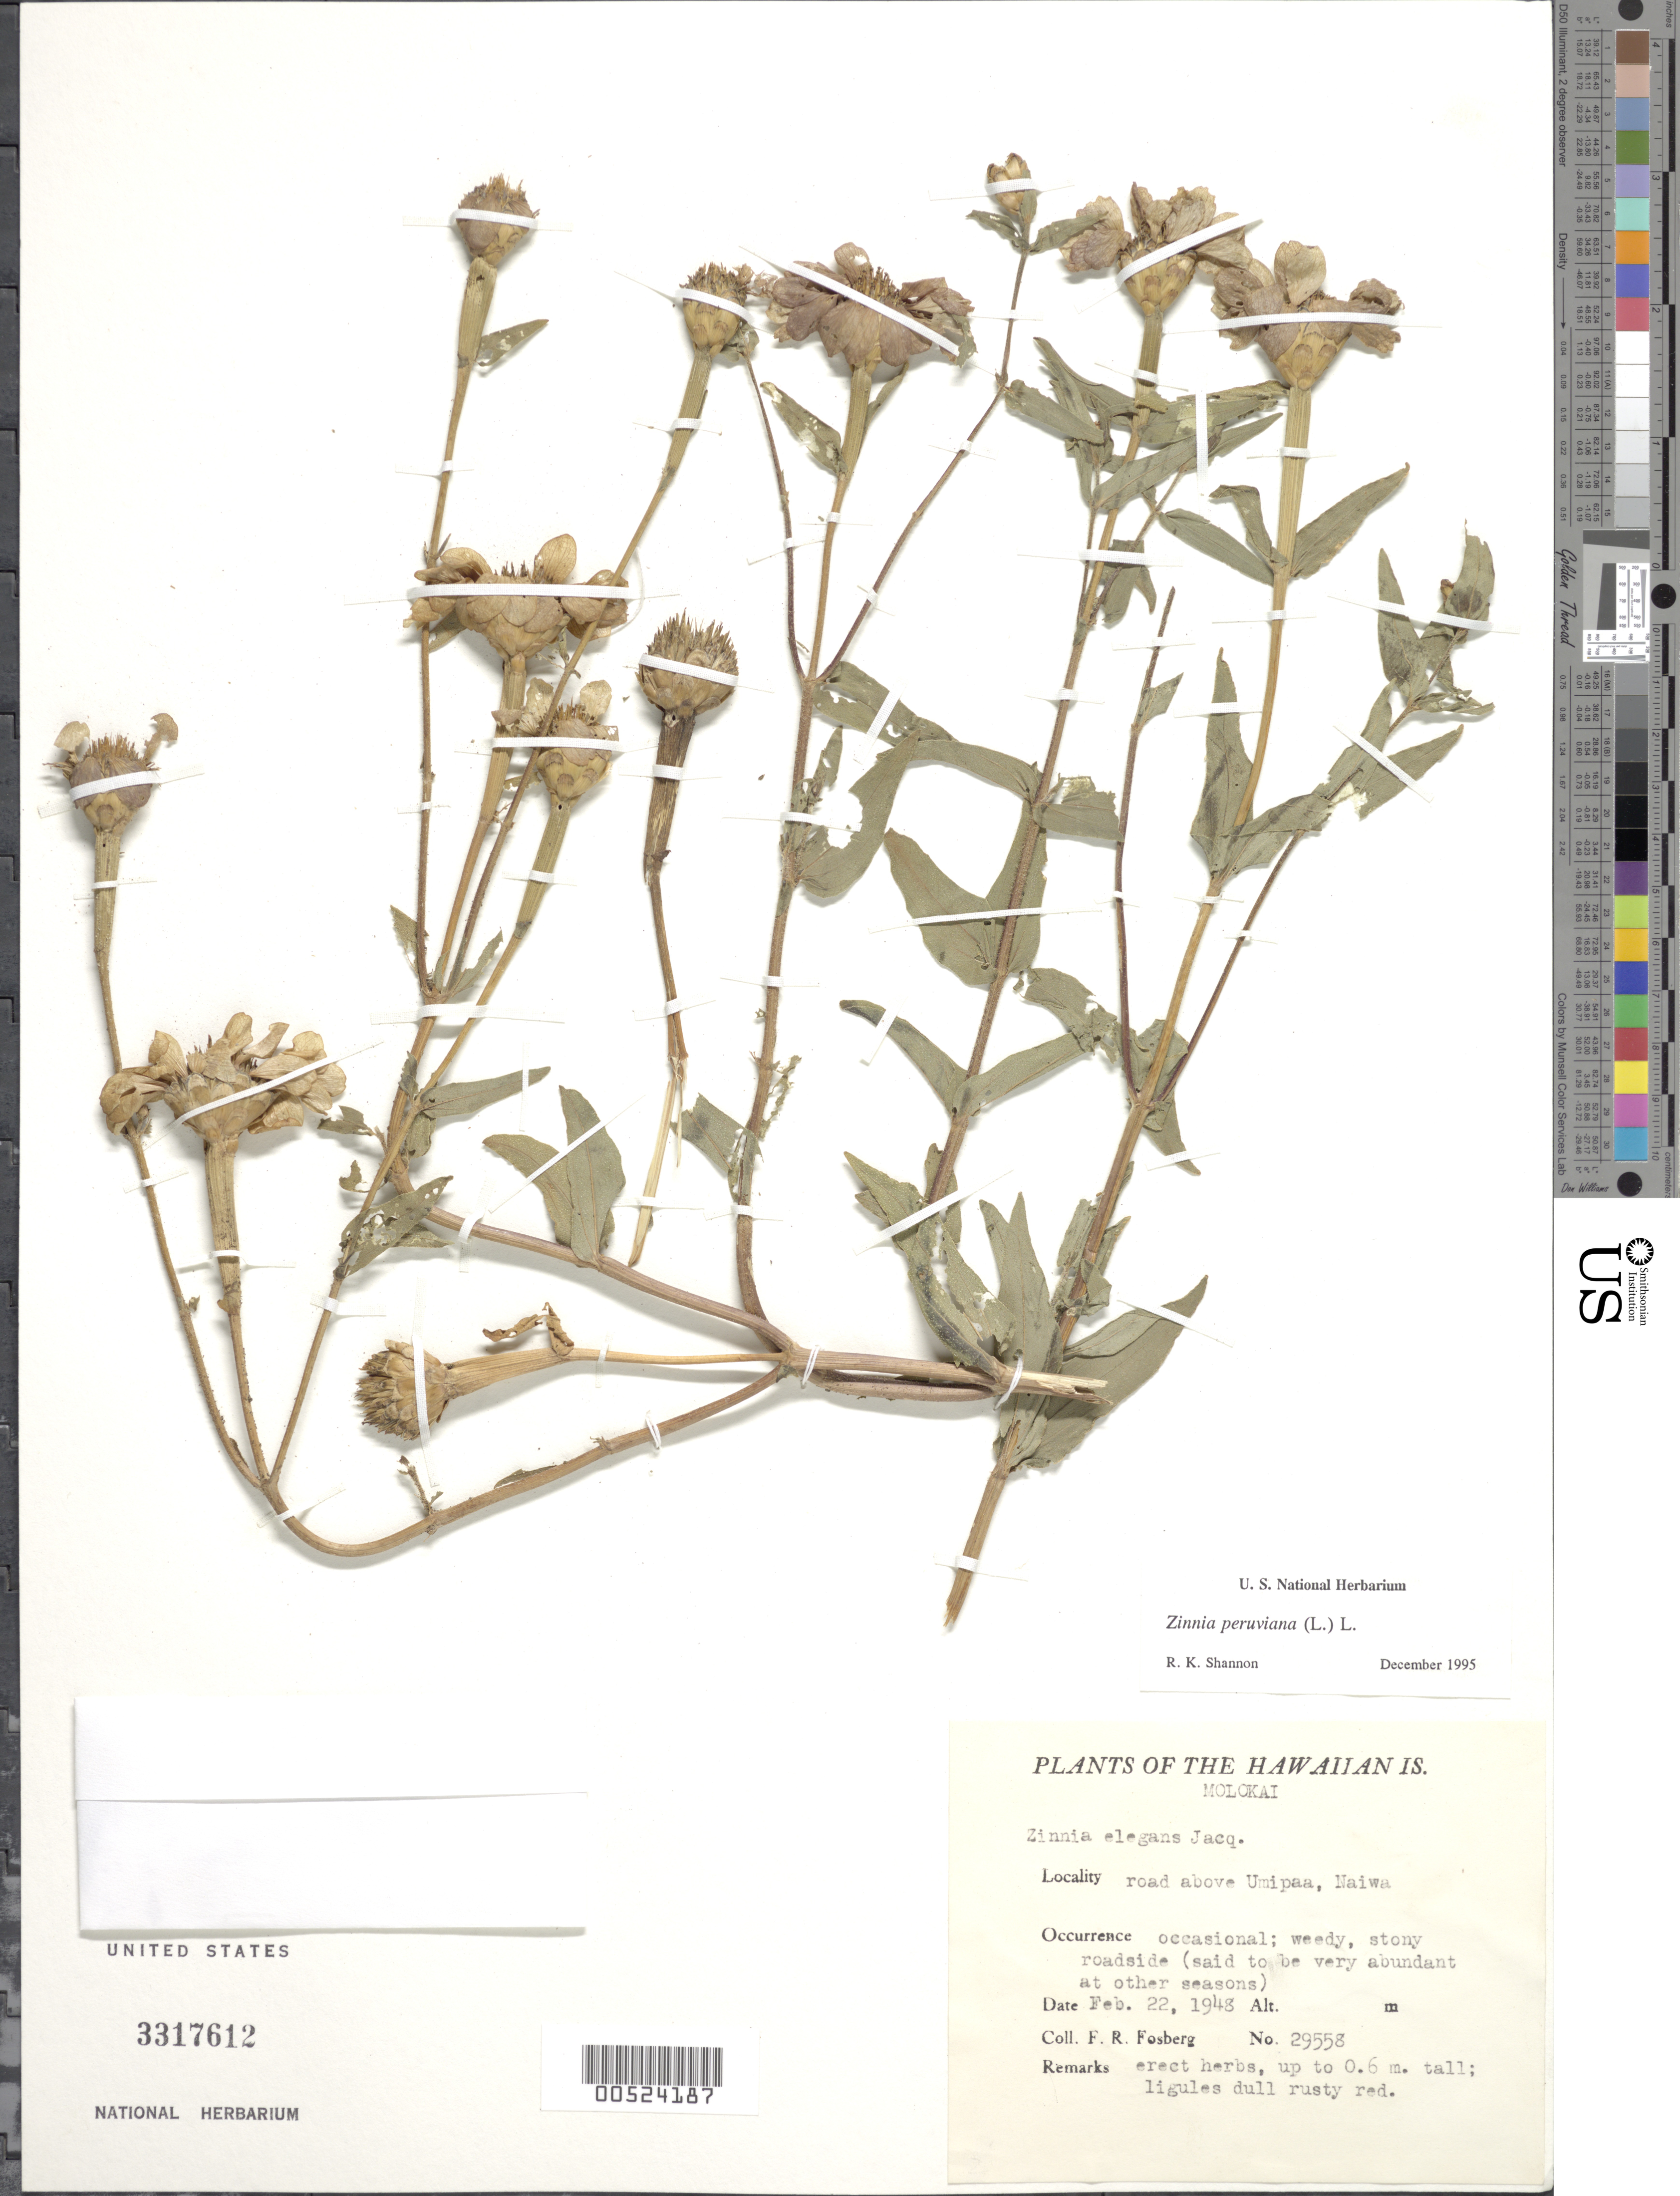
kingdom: Plantae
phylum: Tracheophyta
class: Magnoliopsida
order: Asterales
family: Asteraceae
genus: Zinnia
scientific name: Zinnia peruviana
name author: (L.) L.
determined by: Shannon, R. K., (UNITED STATES)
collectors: F. R. Fosberg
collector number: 29558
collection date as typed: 22 Feb 1948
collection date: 1948-02-22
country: United States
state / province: Hawaii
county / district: Maui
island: Moloka'i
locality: Rd above Umipaa, Waiwa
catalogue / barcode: US 3317612